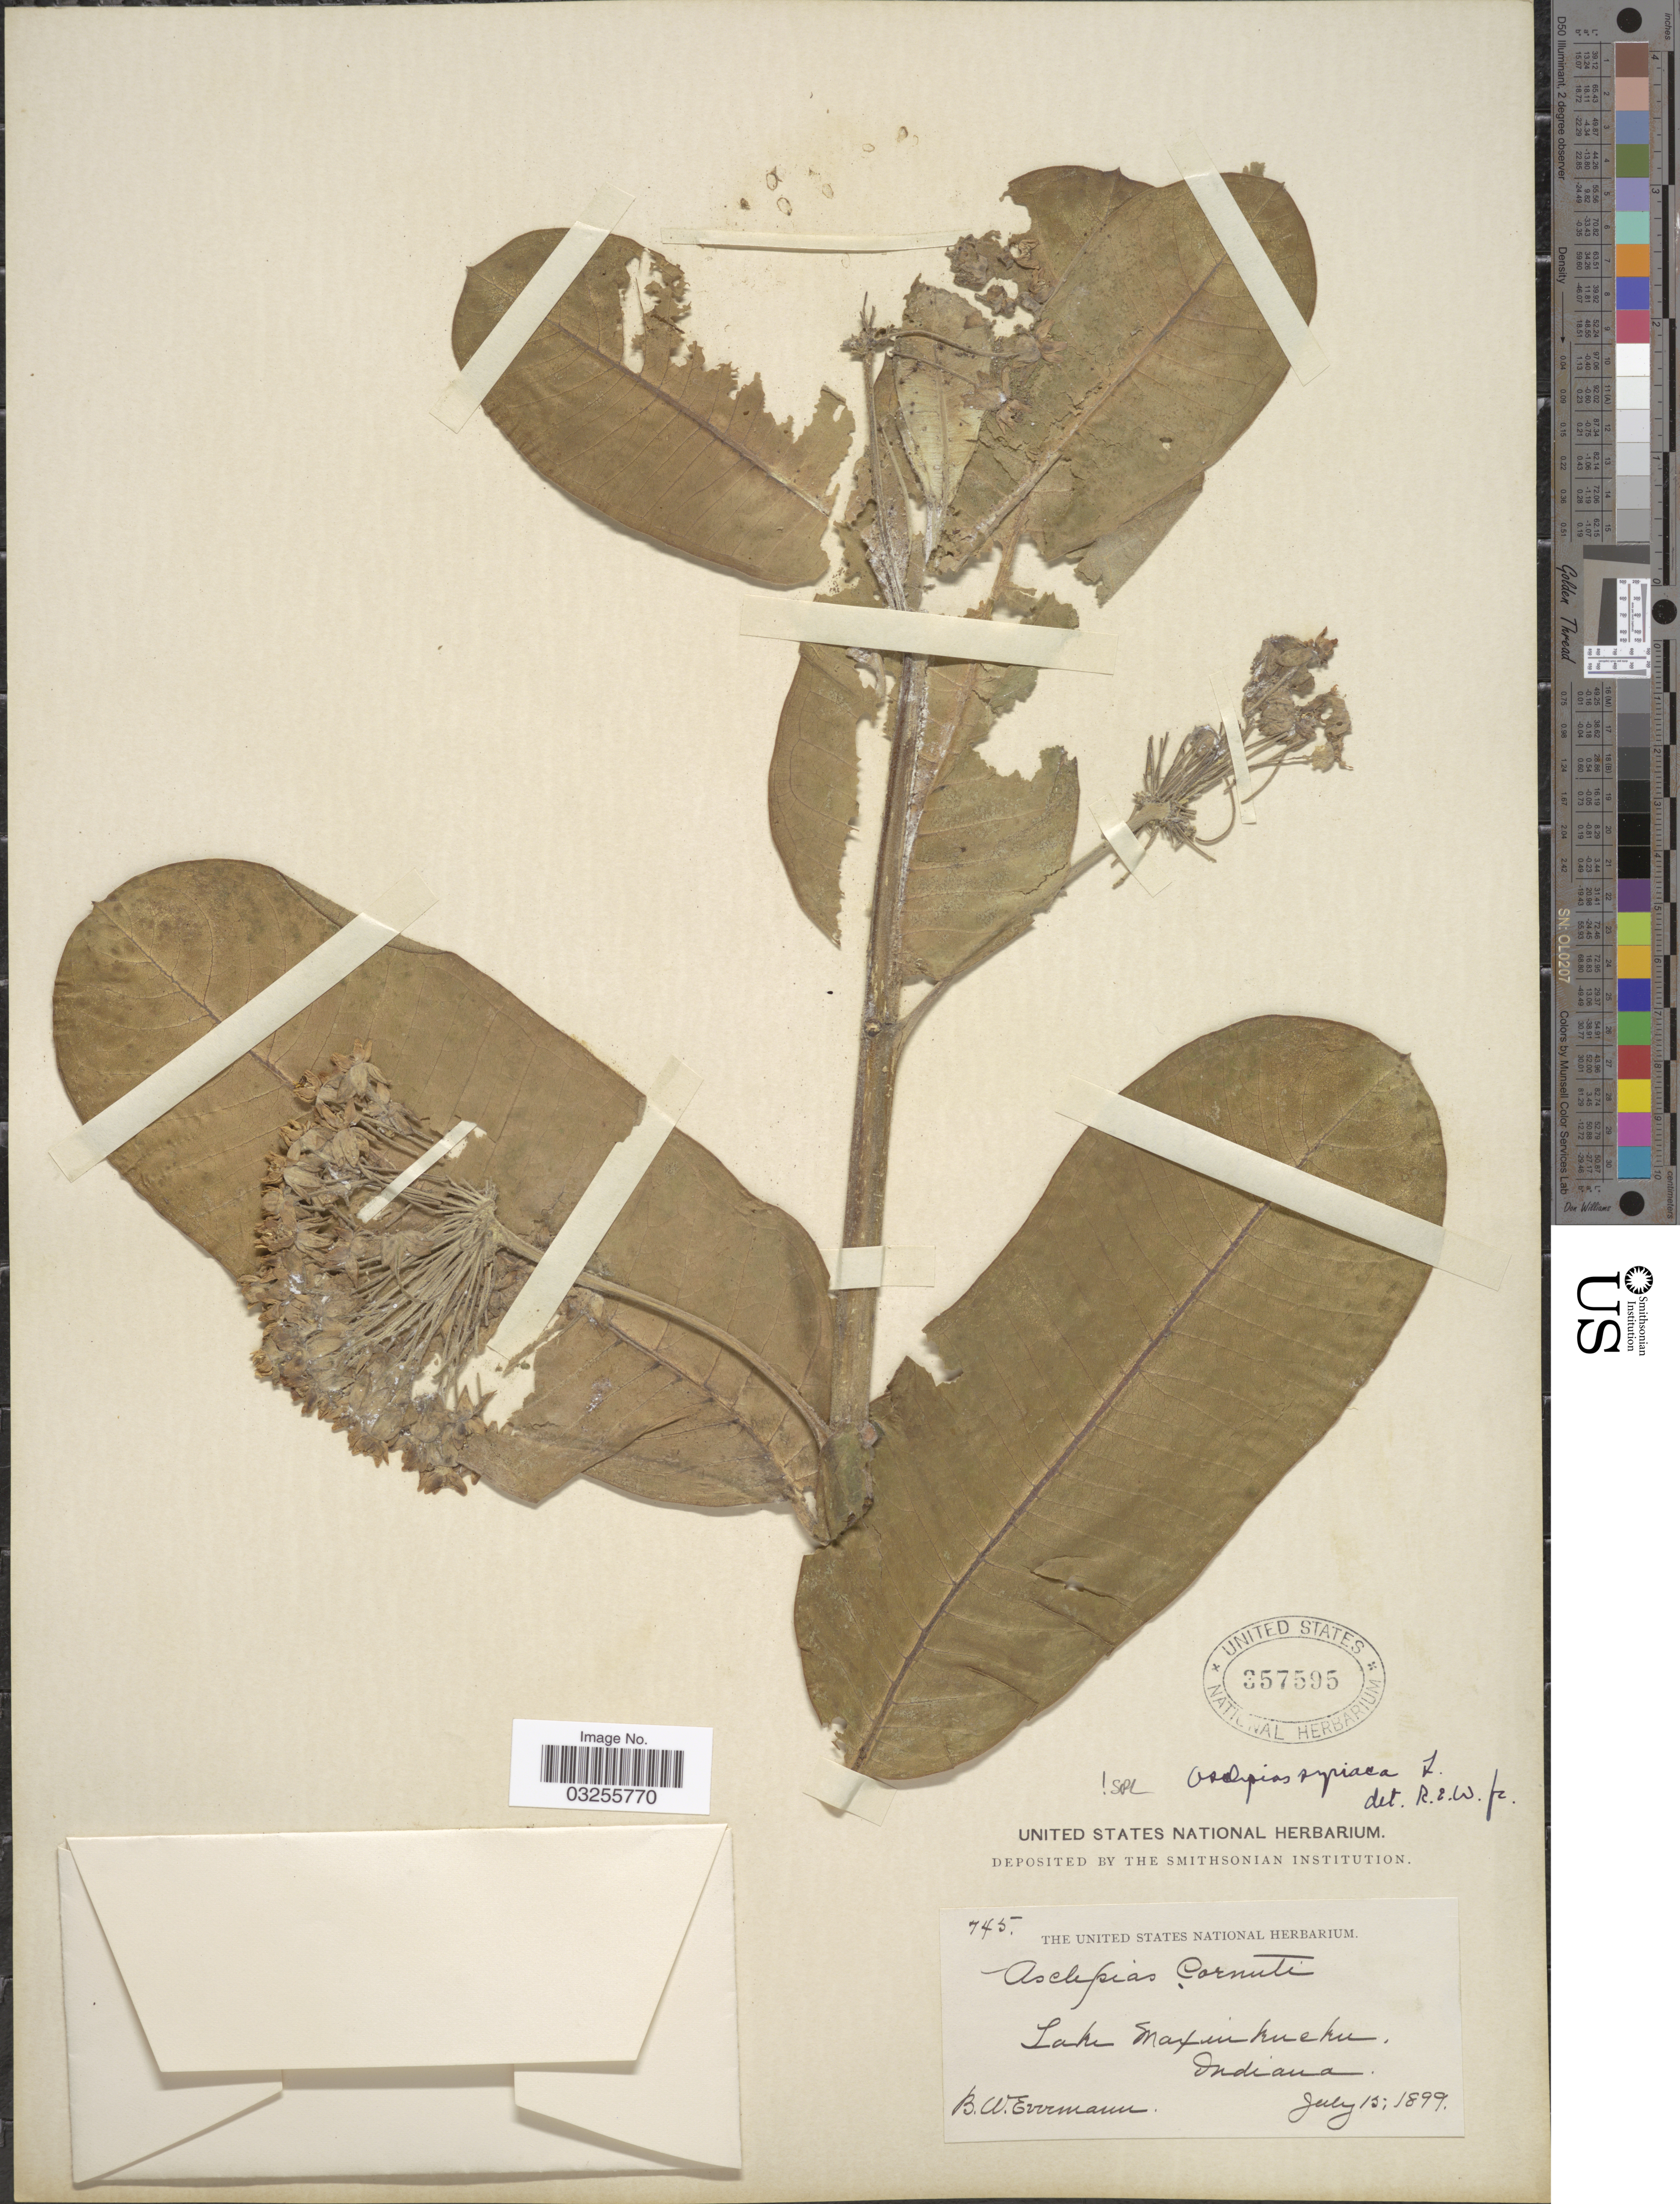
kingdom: Plantae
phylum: Tracheophyta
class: Magnoliopsida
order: Gentianales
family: Apocynaceae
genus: Asclepias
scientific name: Asclepias syriaca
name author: L.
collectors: B. W. Evermann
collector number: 745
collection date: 1899-07-15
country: United States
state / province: Indiana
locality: Lake Maxinkuckee.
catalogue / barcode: US 357595